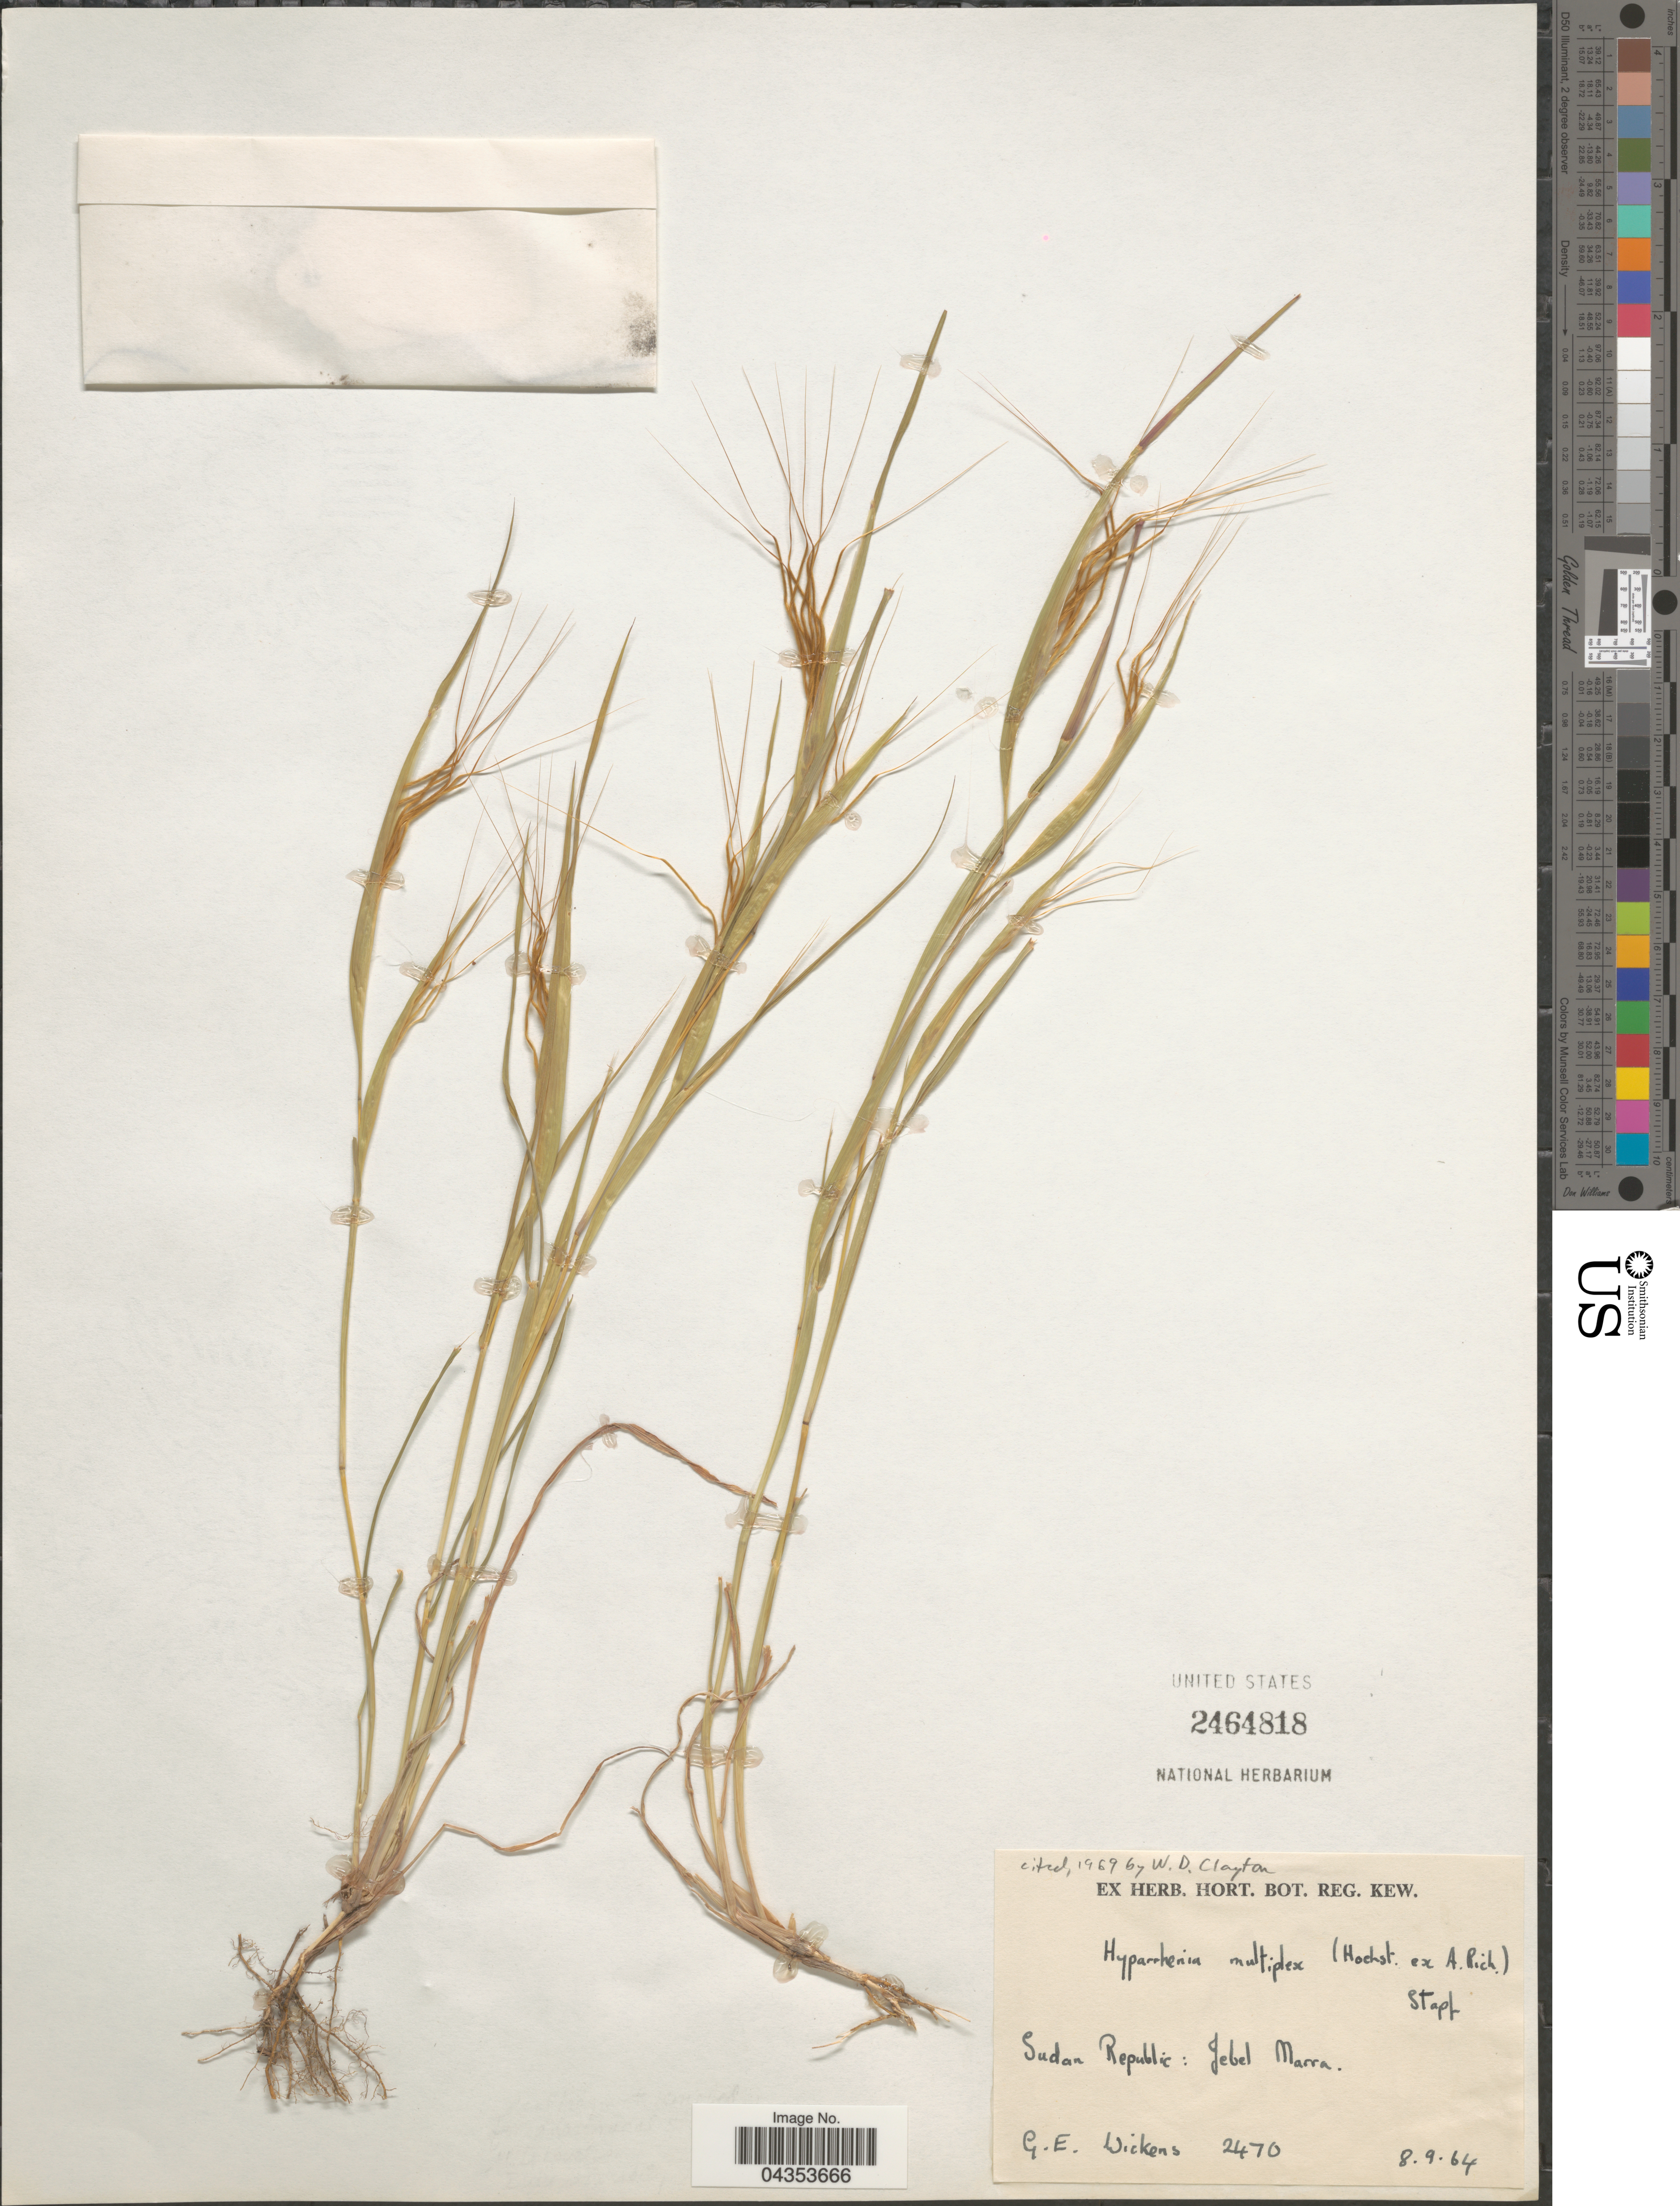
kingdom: Plantae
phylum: Tracheophyta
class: Liliopsida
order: Poales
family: Poaceae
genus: Hyparrhenia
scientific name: Hyparrhenia multiplex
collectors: G. Wickens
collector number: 2470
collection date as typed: Transcribed d/m/y: 8/9/64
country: Sudan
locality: Jebel Marra.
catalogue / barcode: US 2464818